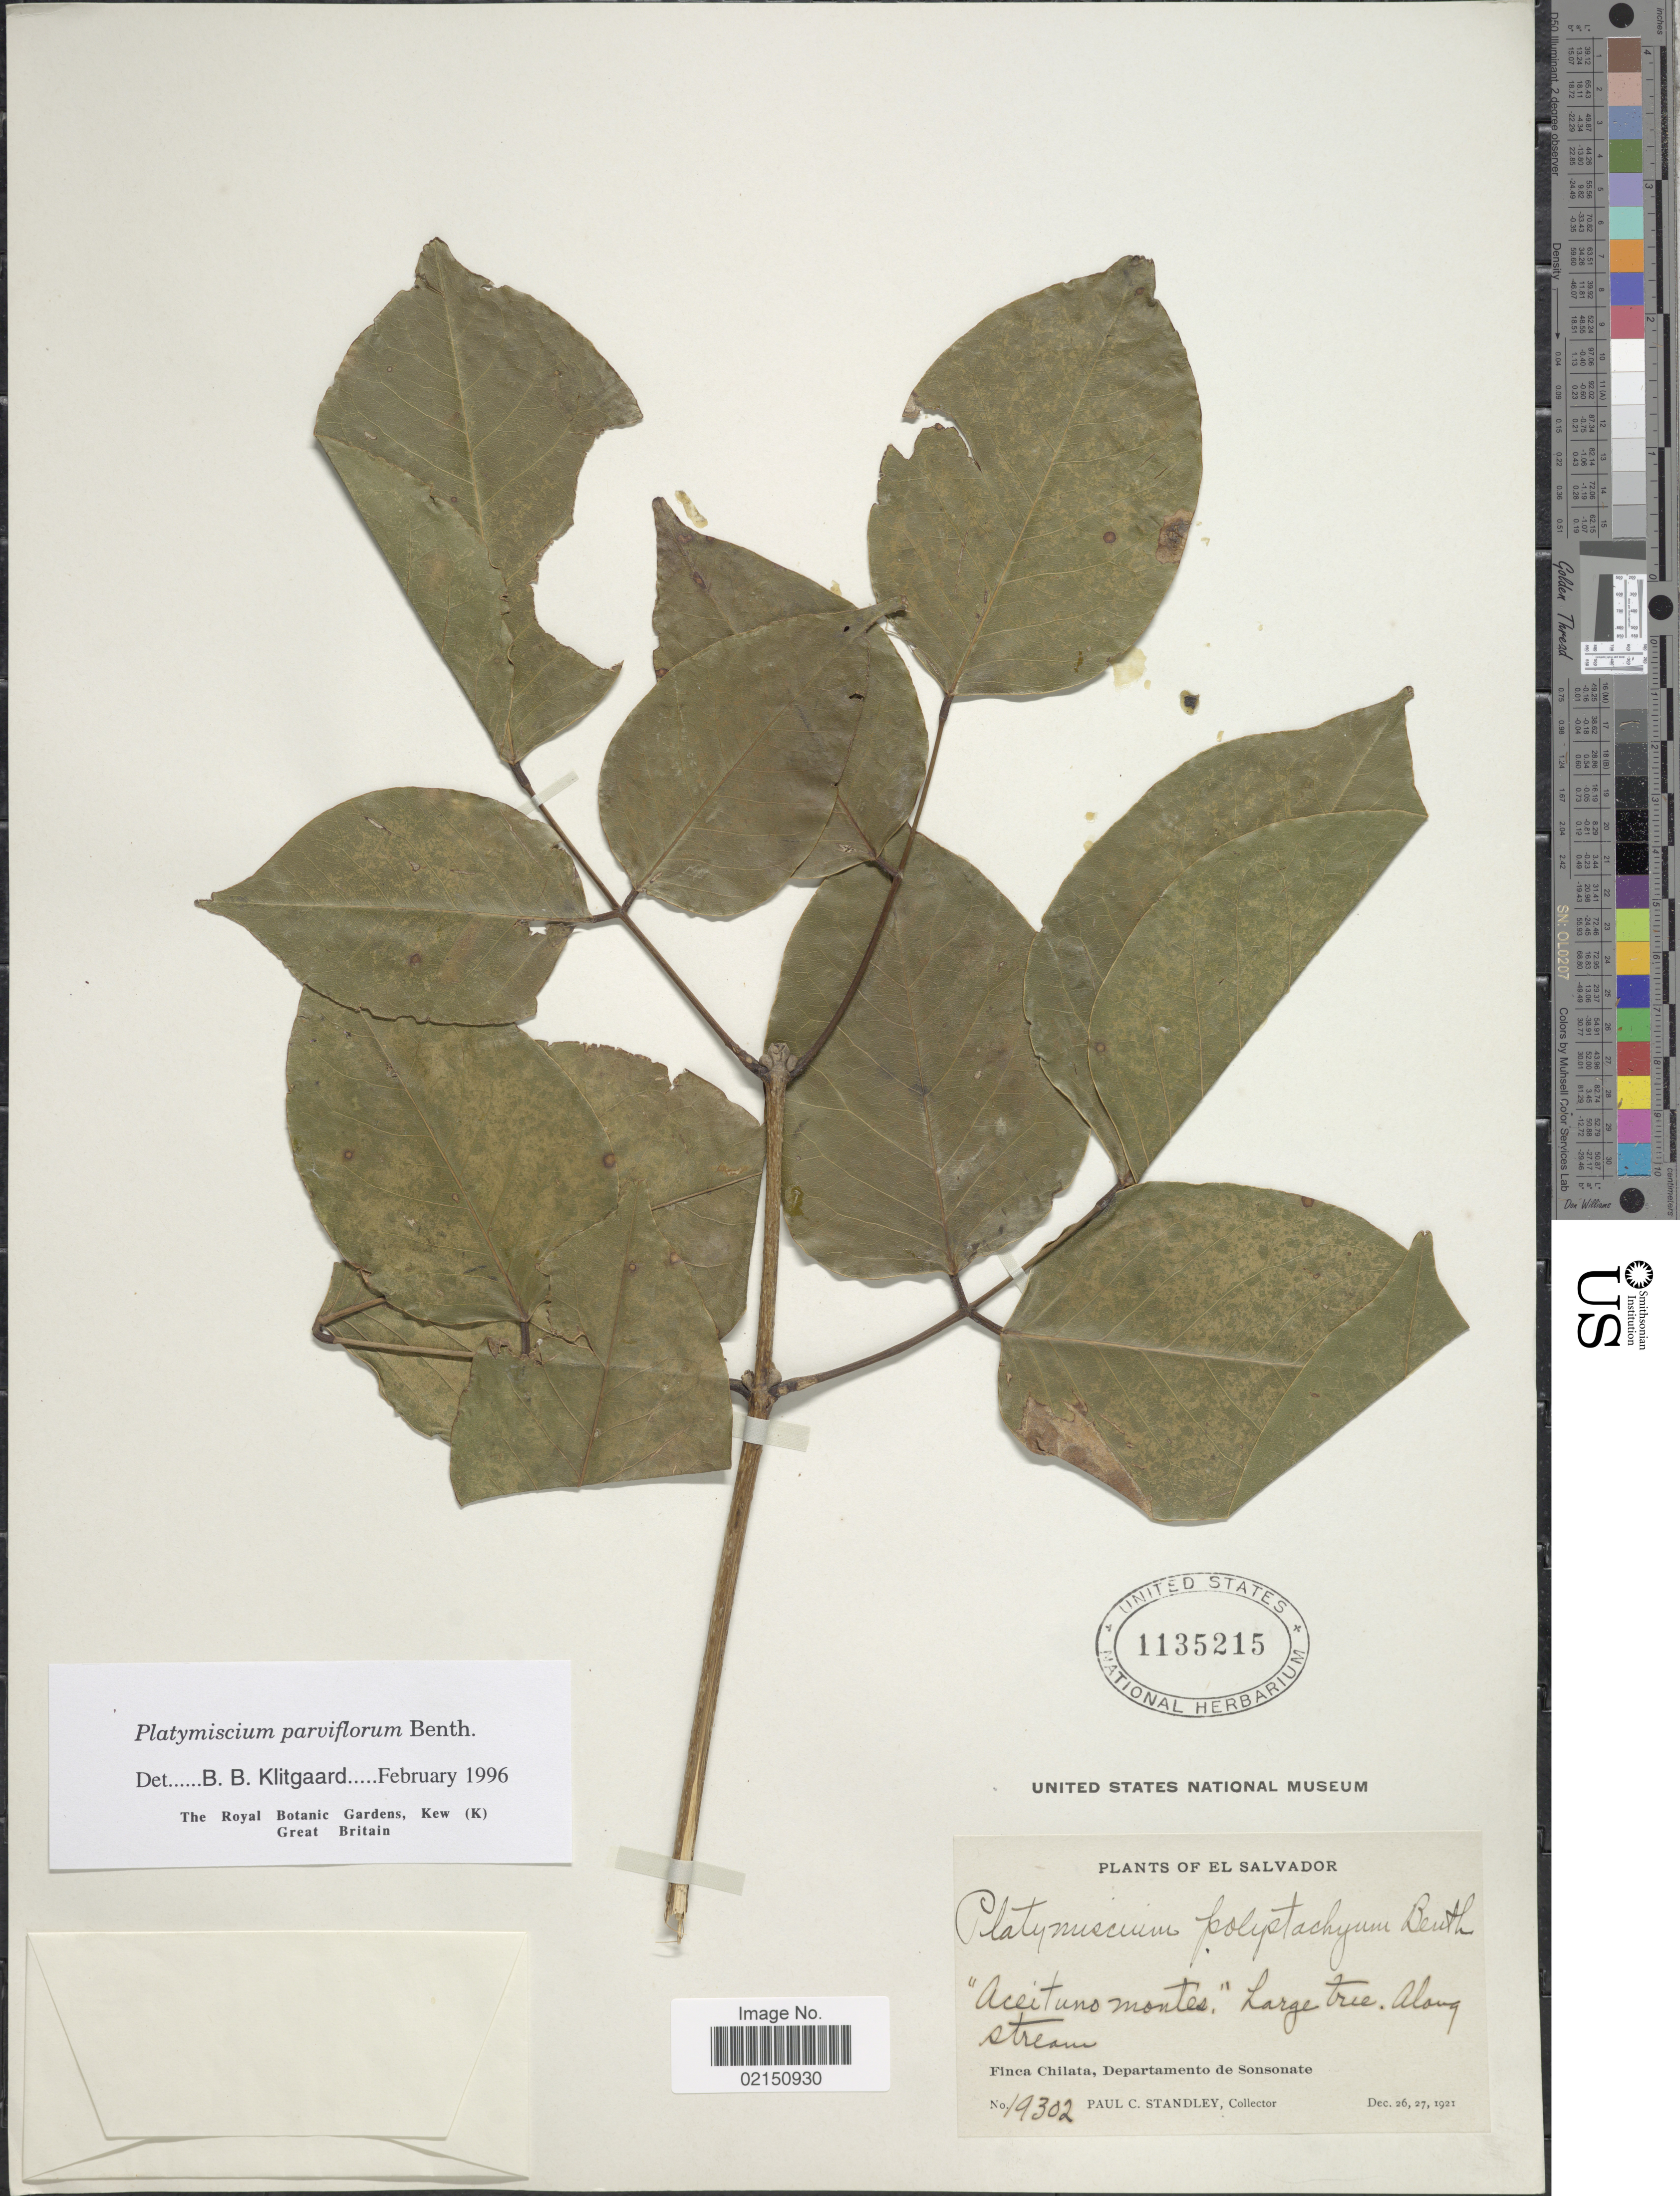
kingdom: Plantae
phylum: Tracheophyta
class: Magnoliopsida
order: Fabales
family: Fabaceae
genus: Platymiscium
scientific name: Platymiscium parviflorum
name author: Benth.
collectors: P. C. Standley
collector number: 19302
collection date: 1921-12-26/1921-12-27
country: El Salvador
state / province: Sonsonate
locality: Along stream, Finca Chilata, Departamento de Sonsonate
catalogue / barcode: US 1135215